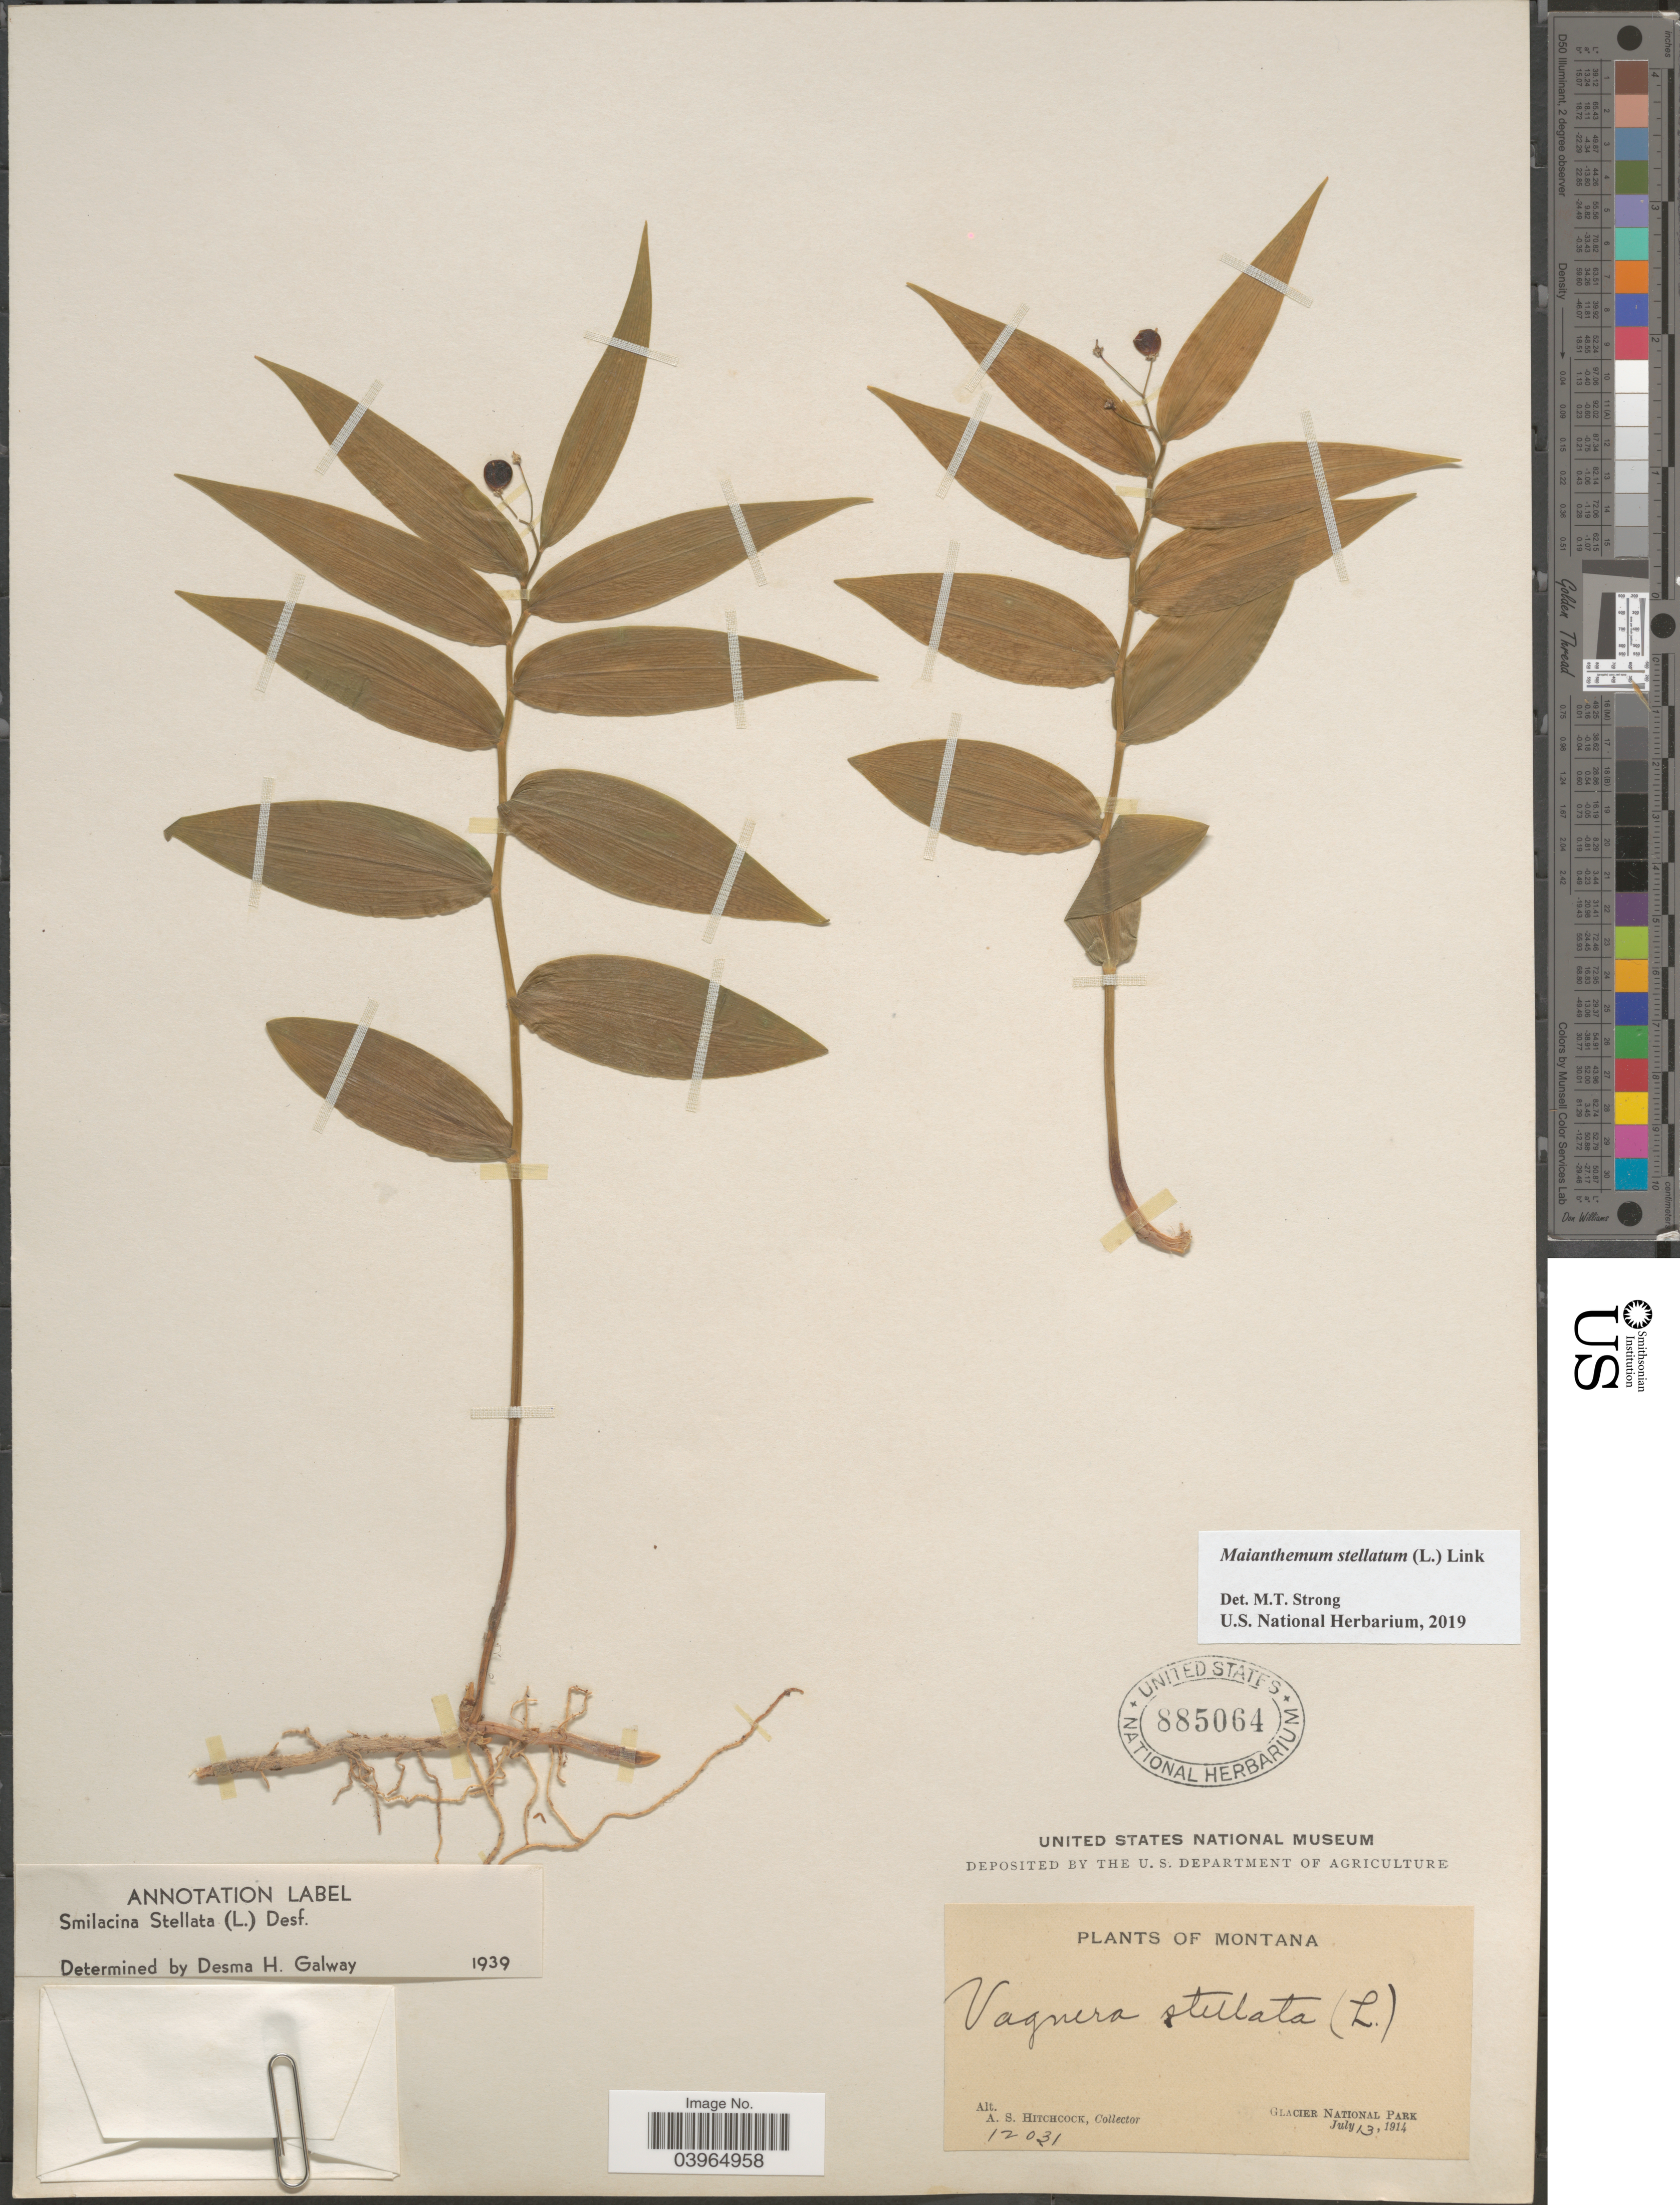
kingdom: Plantae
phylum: Tracheophyta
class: Liliopsida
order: Asparagales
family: Asparagaceae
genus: Maianthemum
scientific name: Maianthemum stellatum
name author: (L.) Link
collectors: A. S. Hitchcock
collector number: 12031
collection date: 1914-07-13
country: United States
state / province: Montana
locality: Glacier National Park.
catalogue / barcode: US 885064